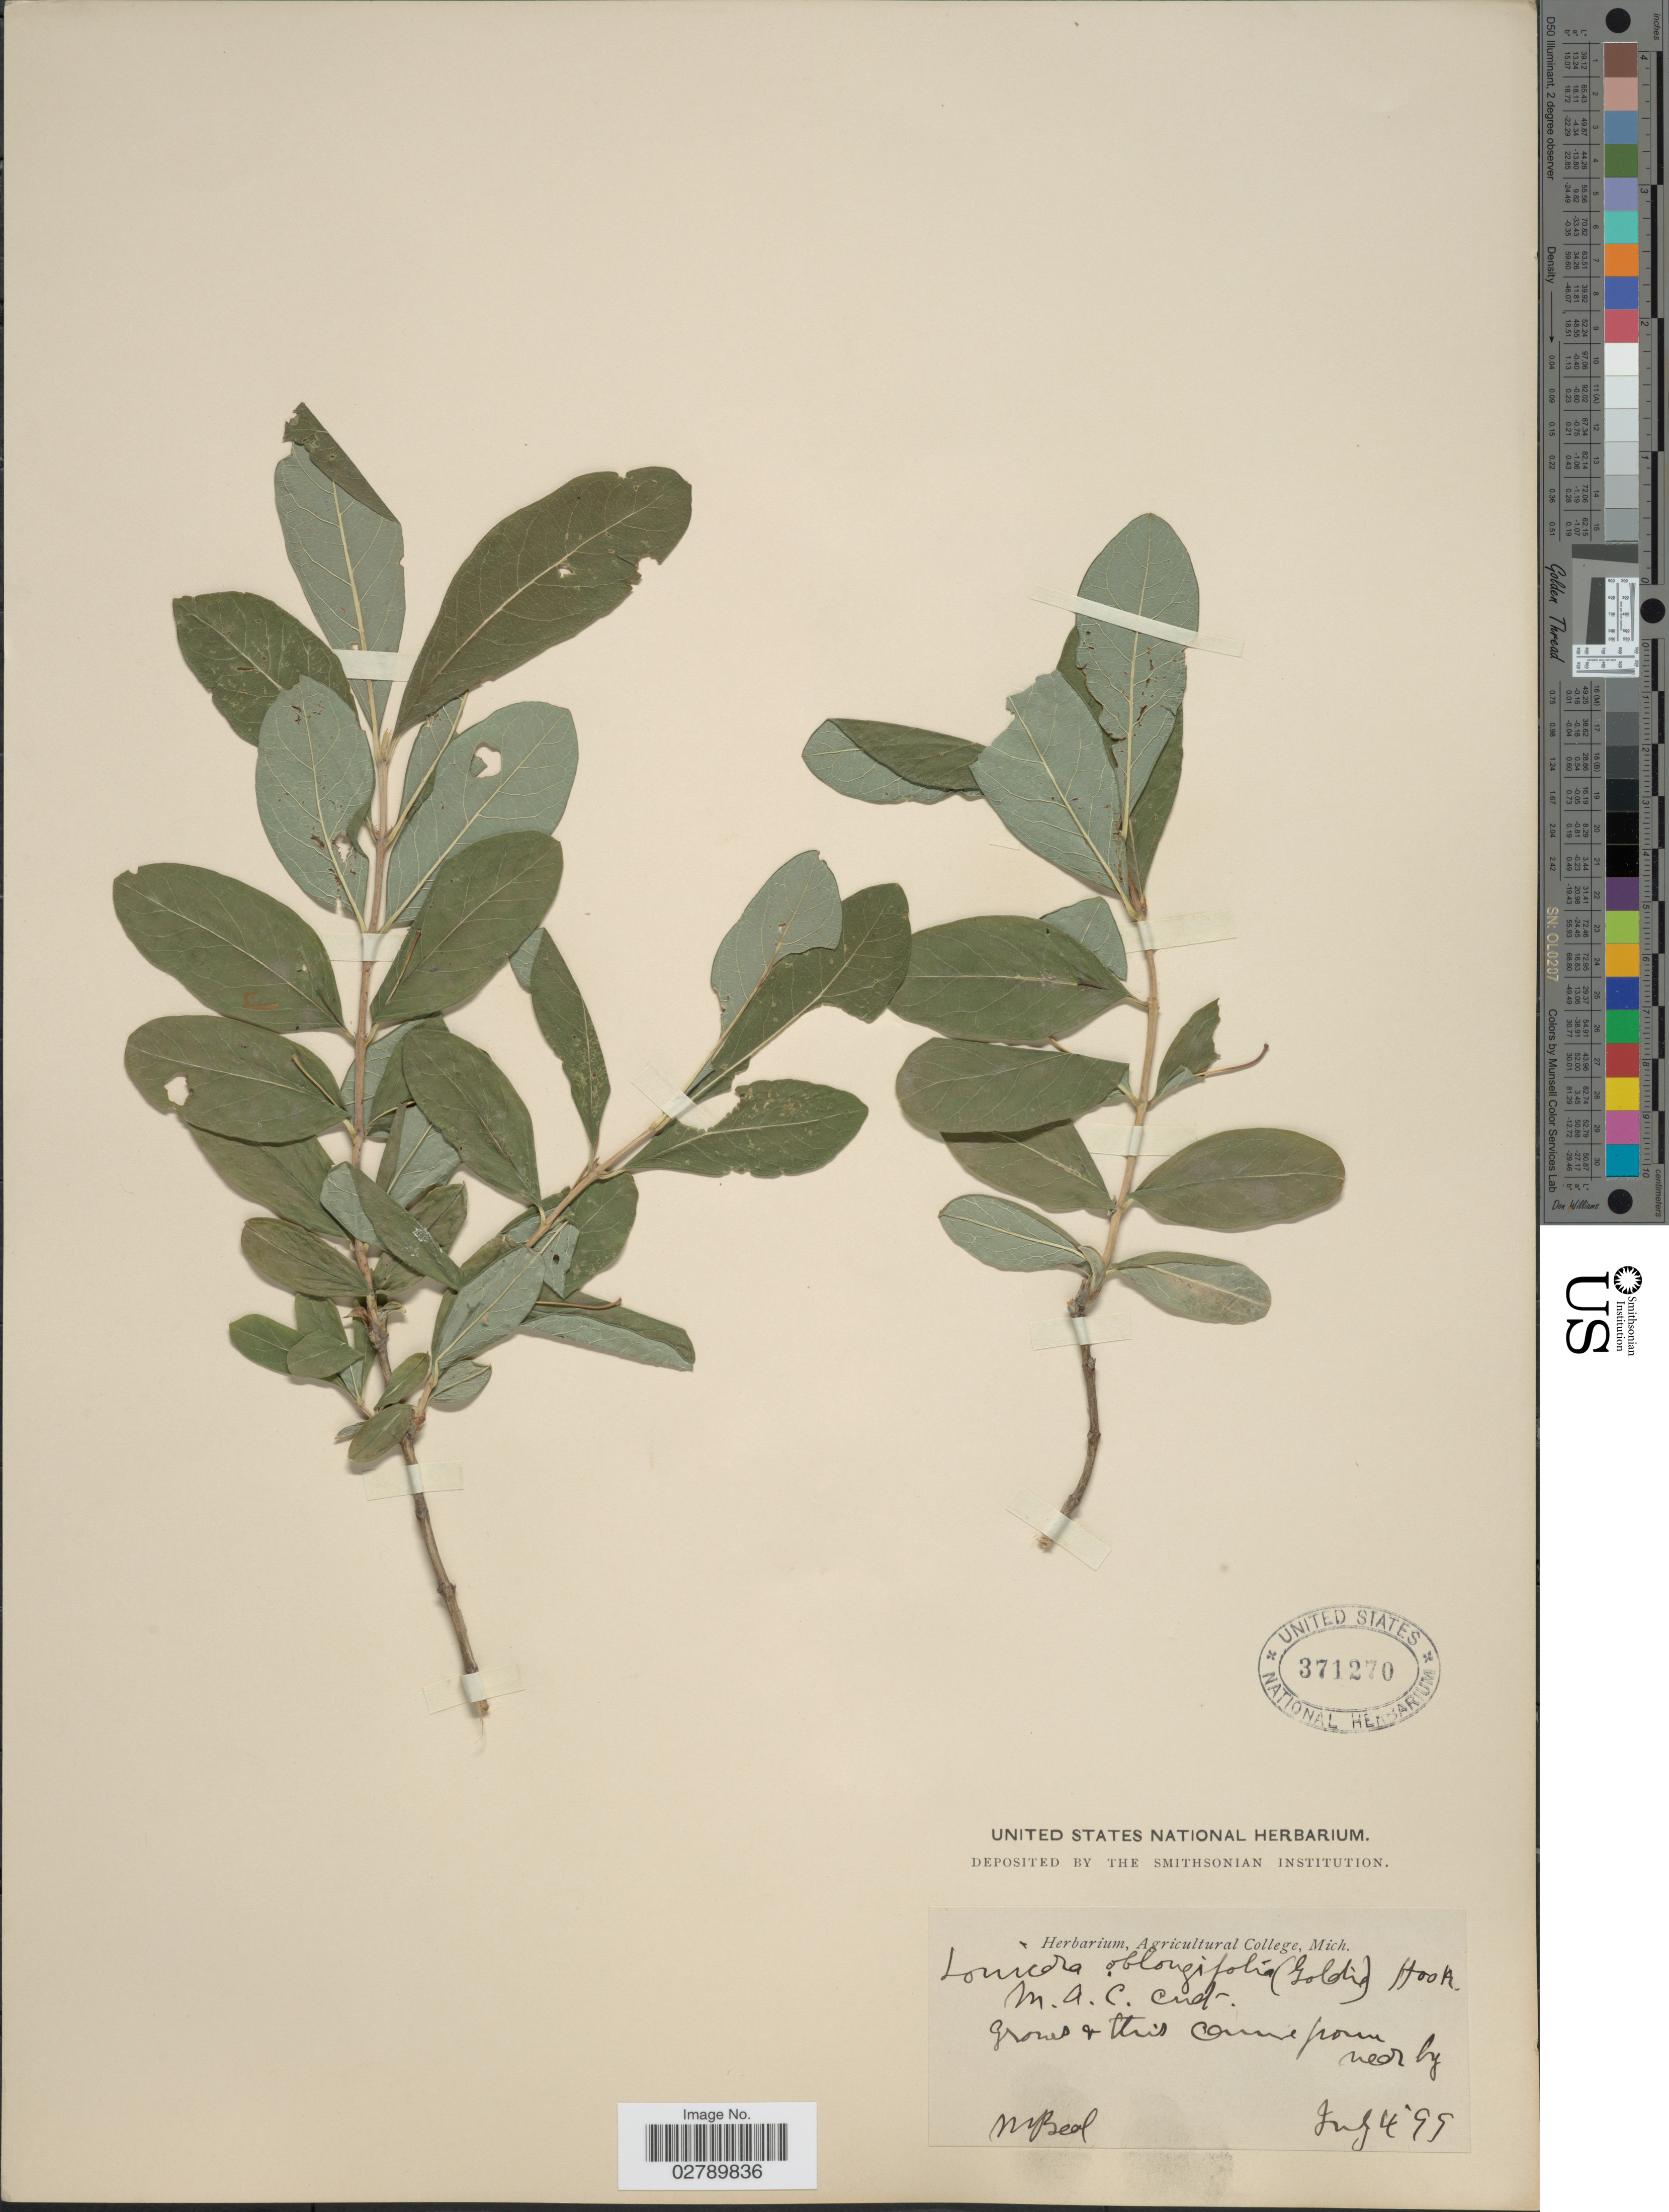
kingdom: Plantae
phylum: Tracheophyta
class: Magnoliopsida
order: Dipsacales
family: Caprifoliaceae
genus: Lonicera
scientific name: Lonicera oblongifolia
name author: Hook.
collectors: M. Beal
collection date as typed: Transcribed d/m/y: 4/7/99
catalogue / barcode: US 371270